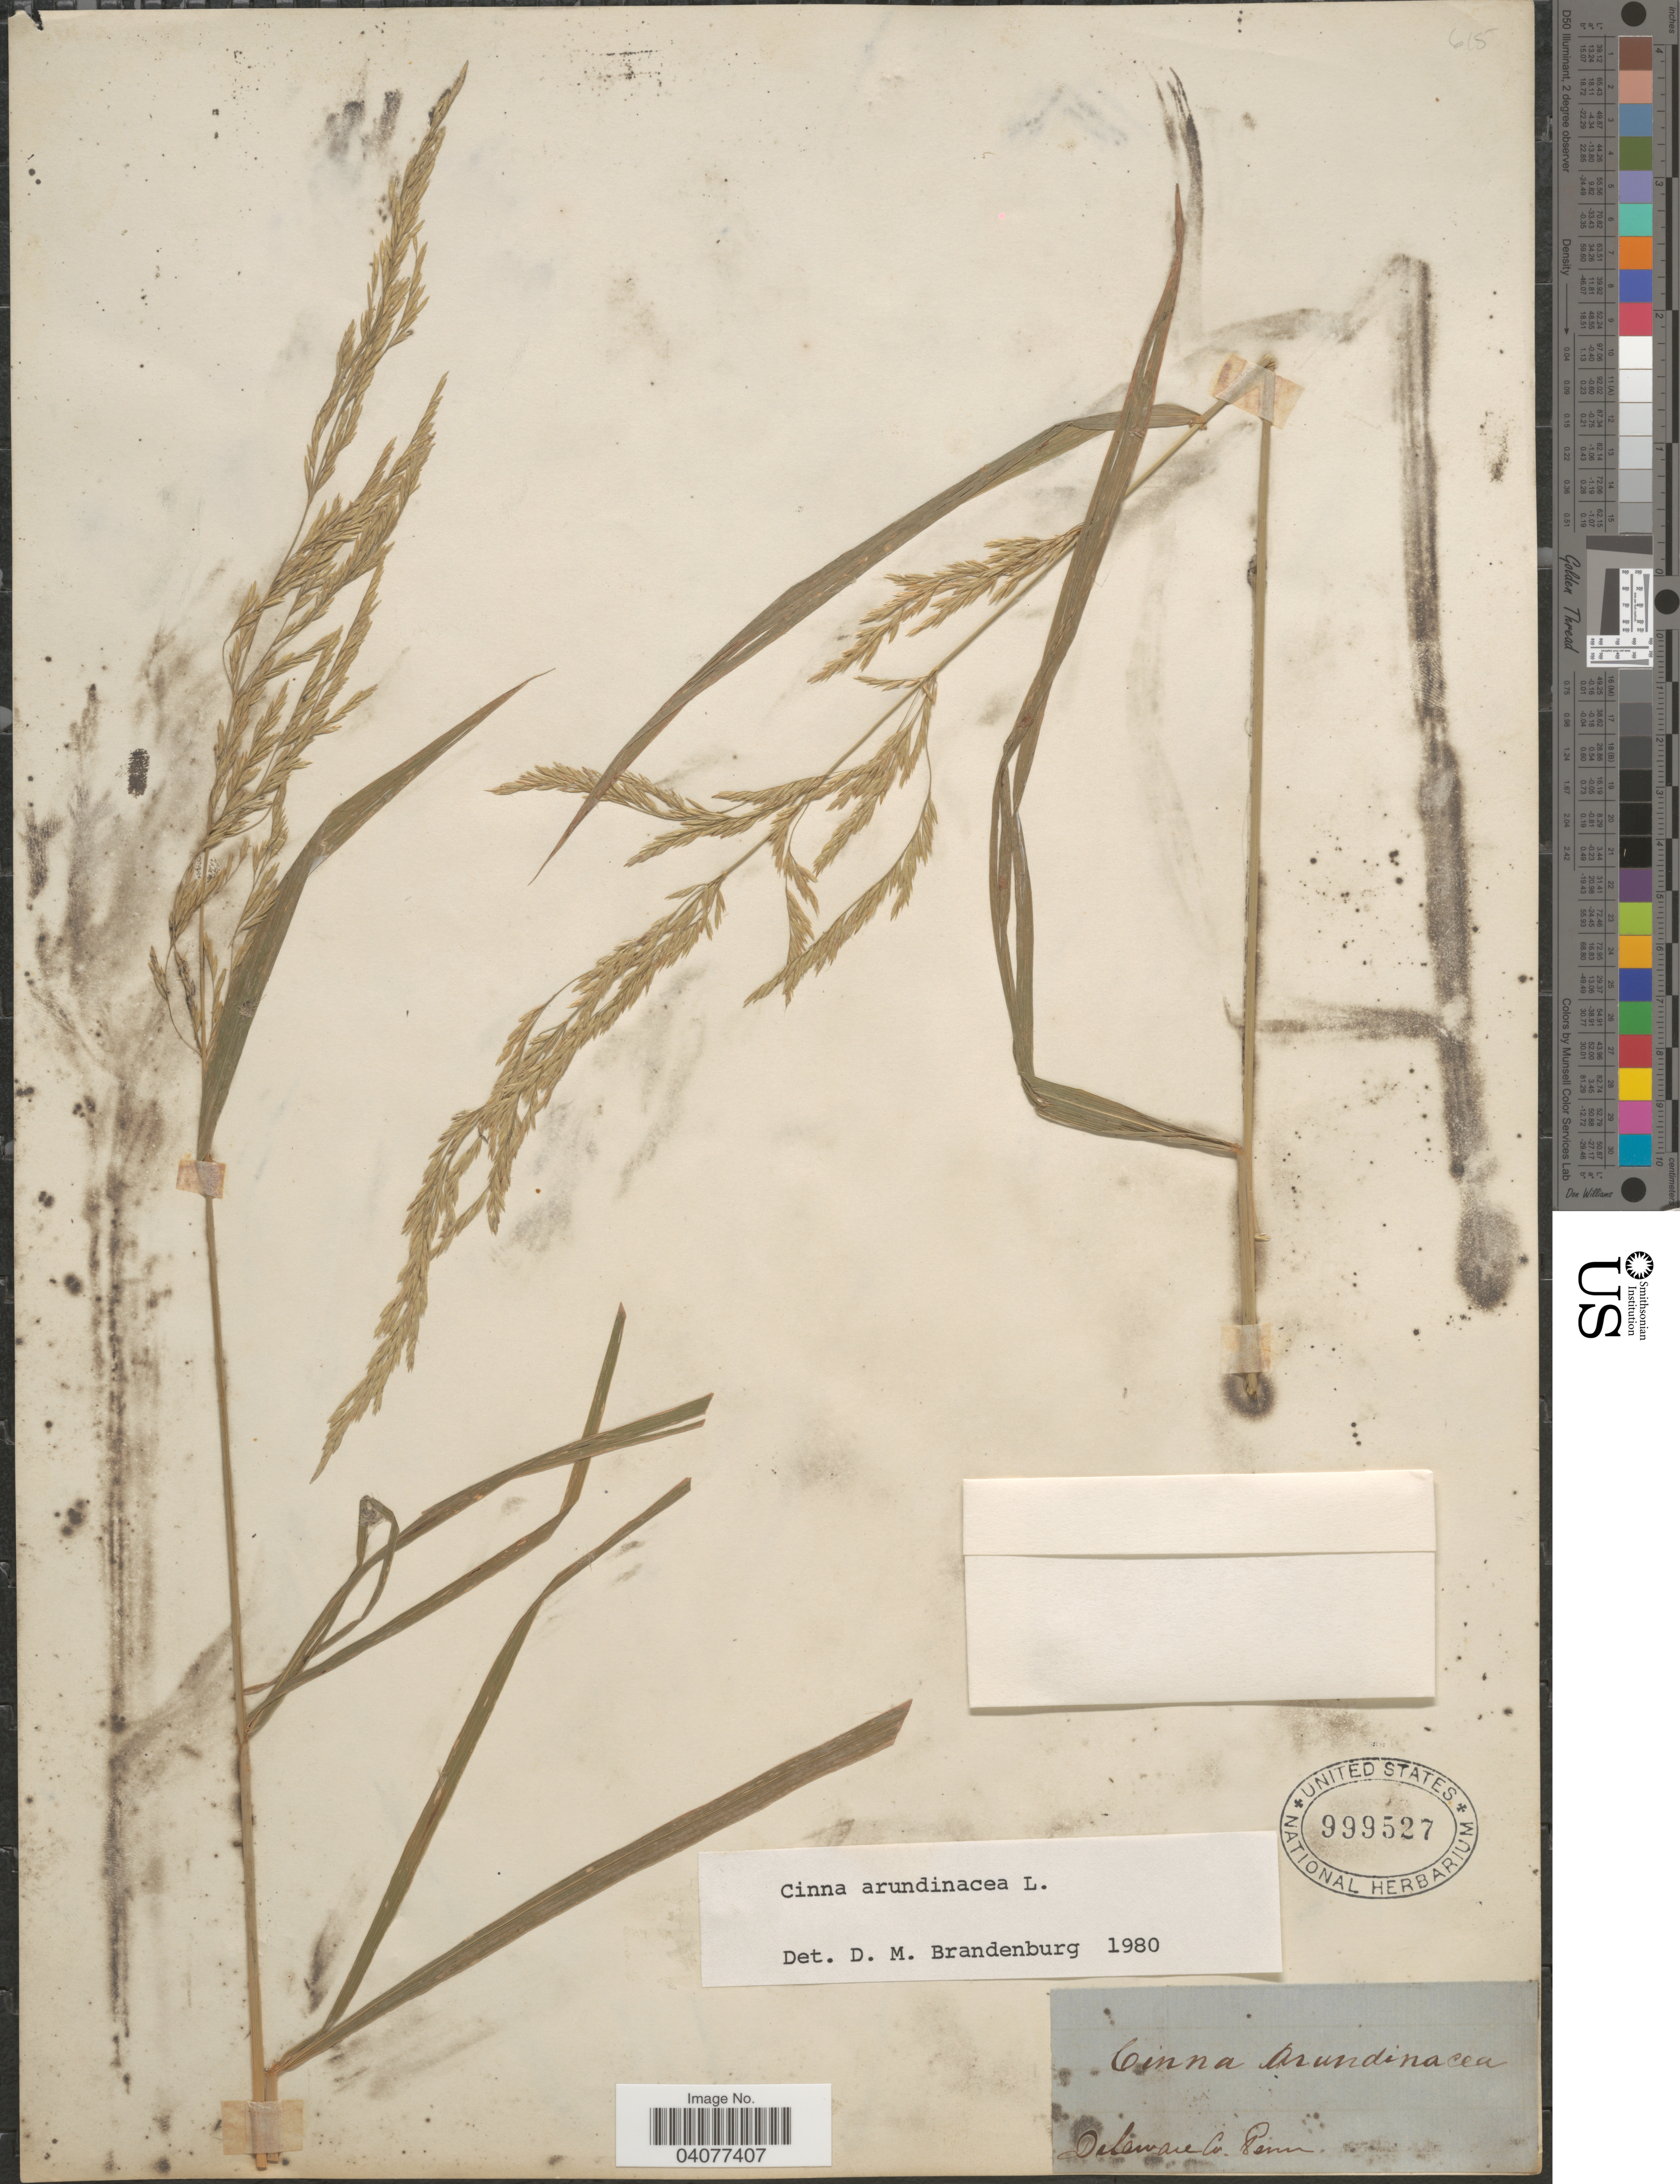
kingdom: Plantae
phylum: Tracheophyta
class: Liliopsida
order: Poales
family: Poaceae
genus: Cinna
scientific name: Cinna arundinacea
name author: L.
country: United States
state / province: Pennsylvania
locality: Delaware Co.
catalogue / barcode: US 999527